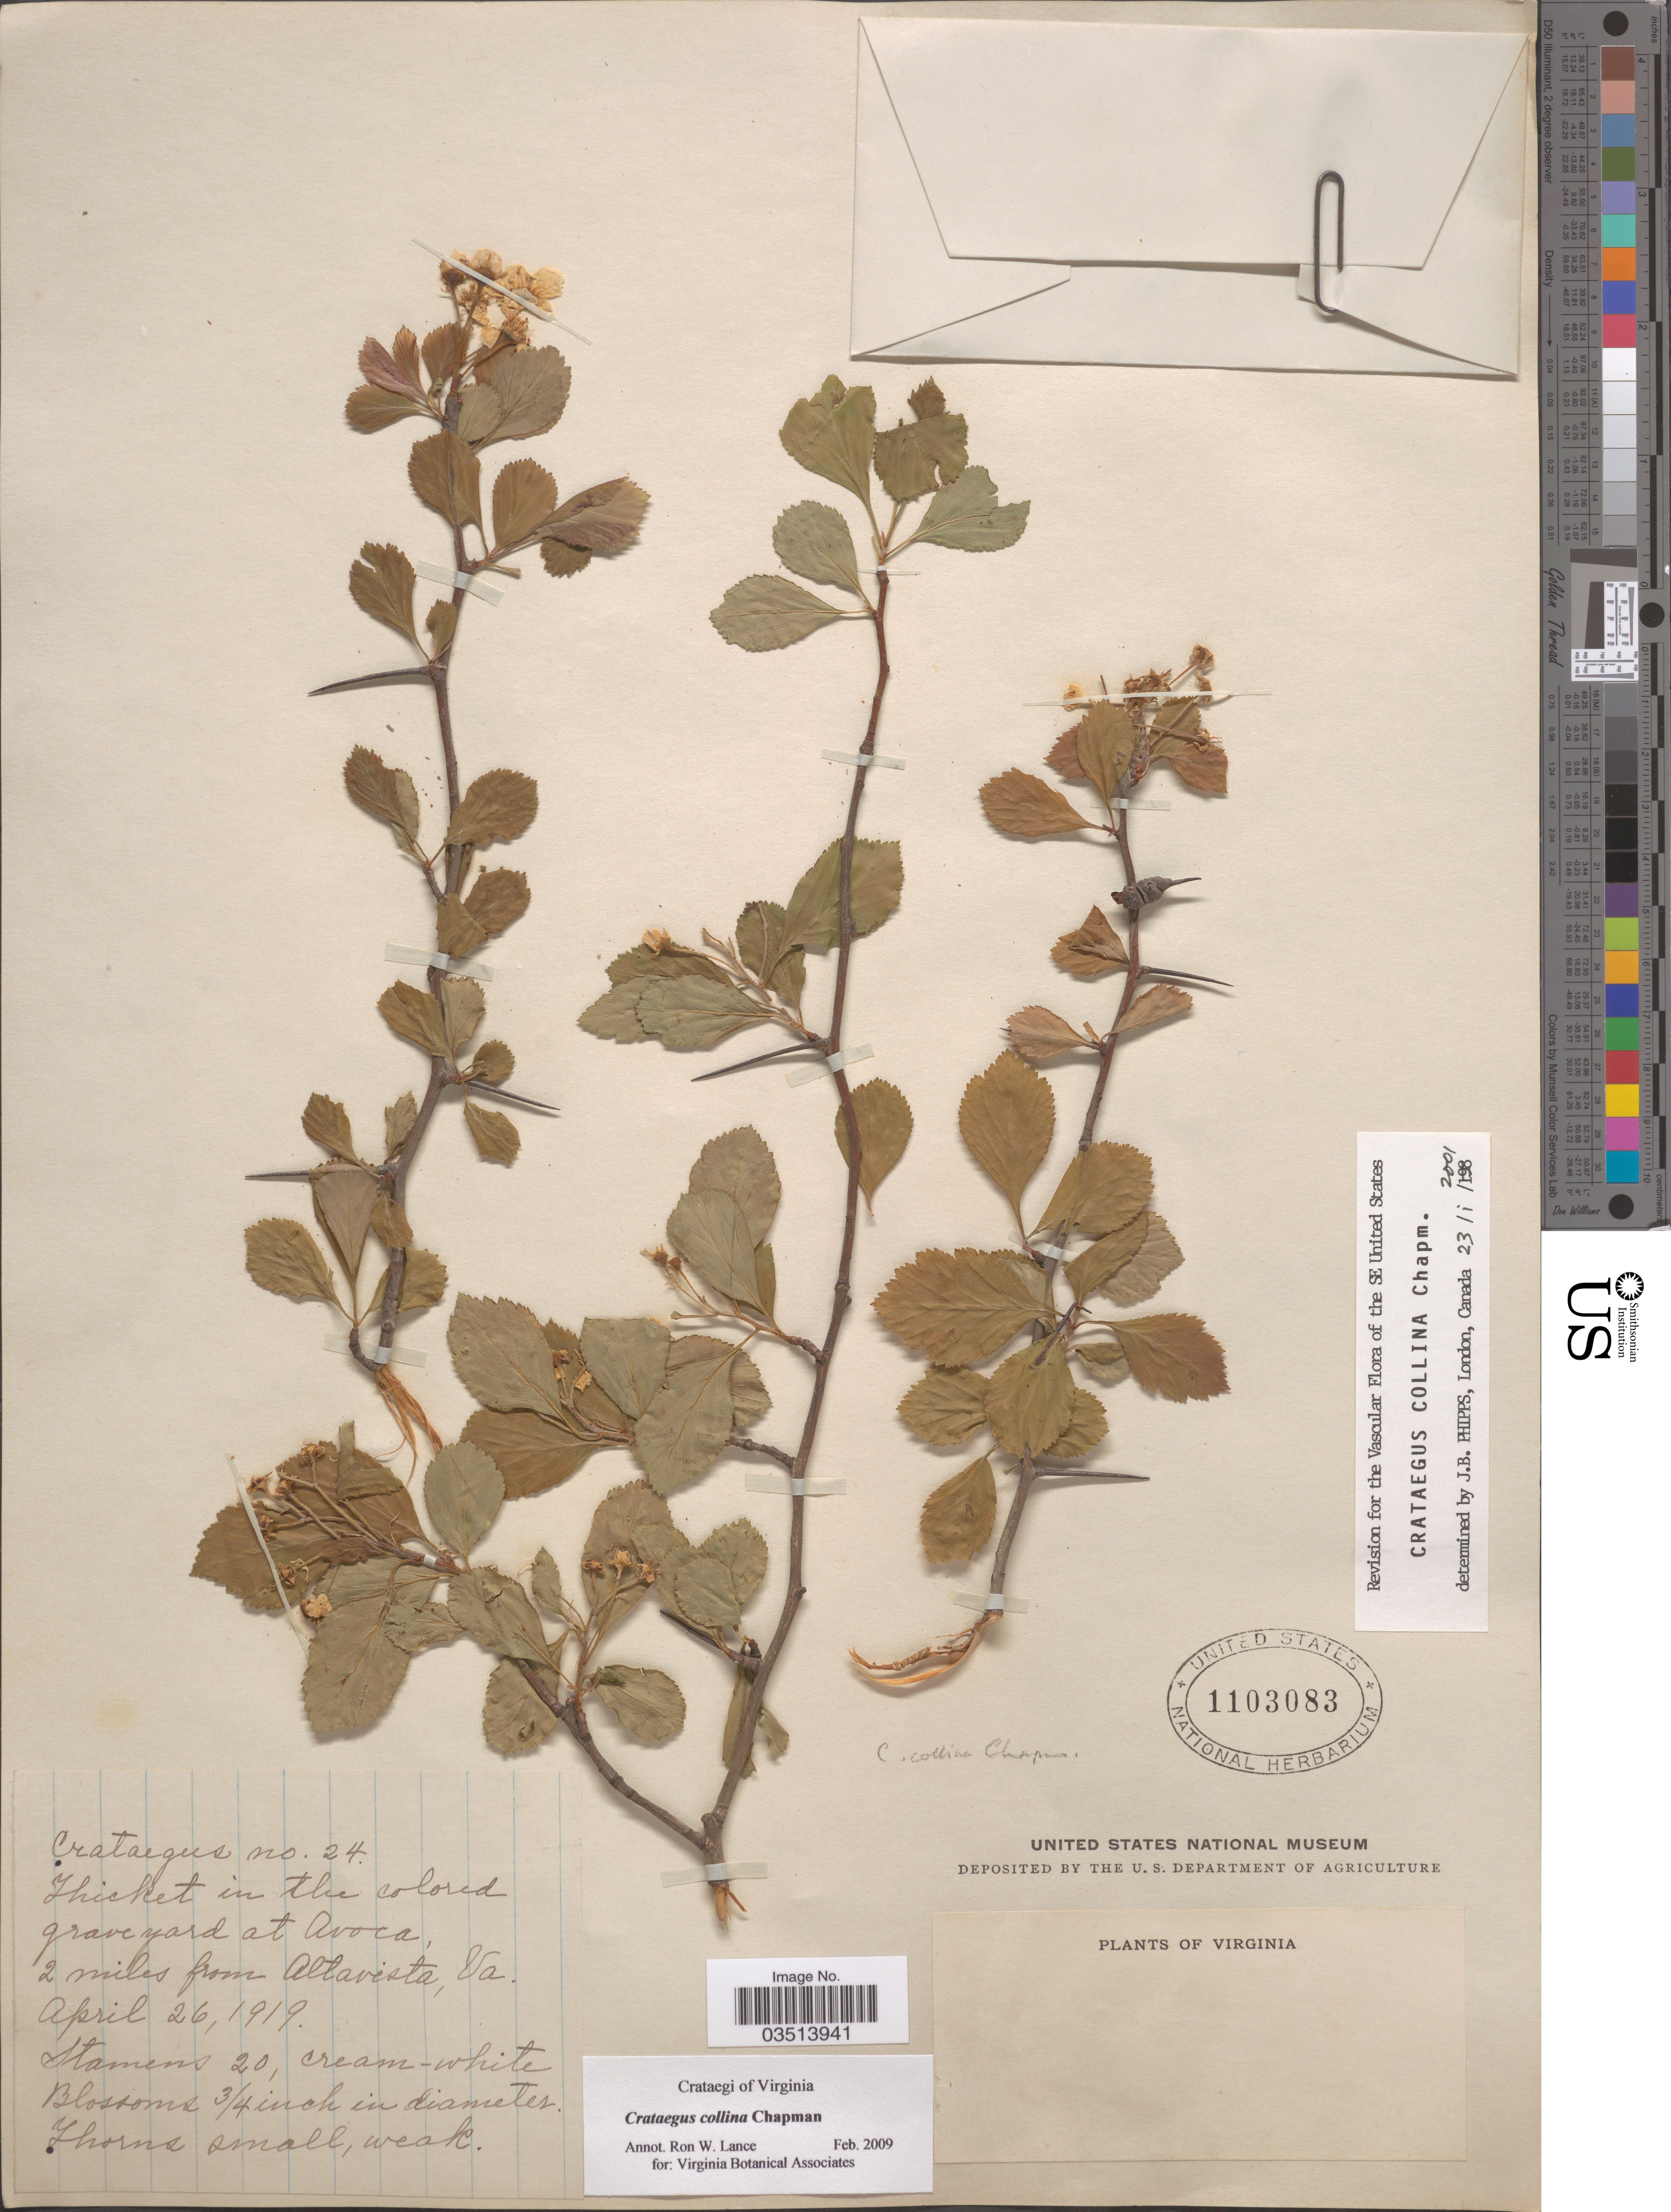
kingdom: Plantae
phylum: Tracheophyta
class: Magnoliopsida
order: Rosales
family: Rosaceae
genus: Crataegus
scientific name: Crataegus collina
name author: Chapm.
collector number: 24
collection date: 1919-04-26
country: United States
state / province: Virginia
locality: In the colored grave yard at Avoca, 2 miles from Altavista.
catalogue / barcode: US 1103083